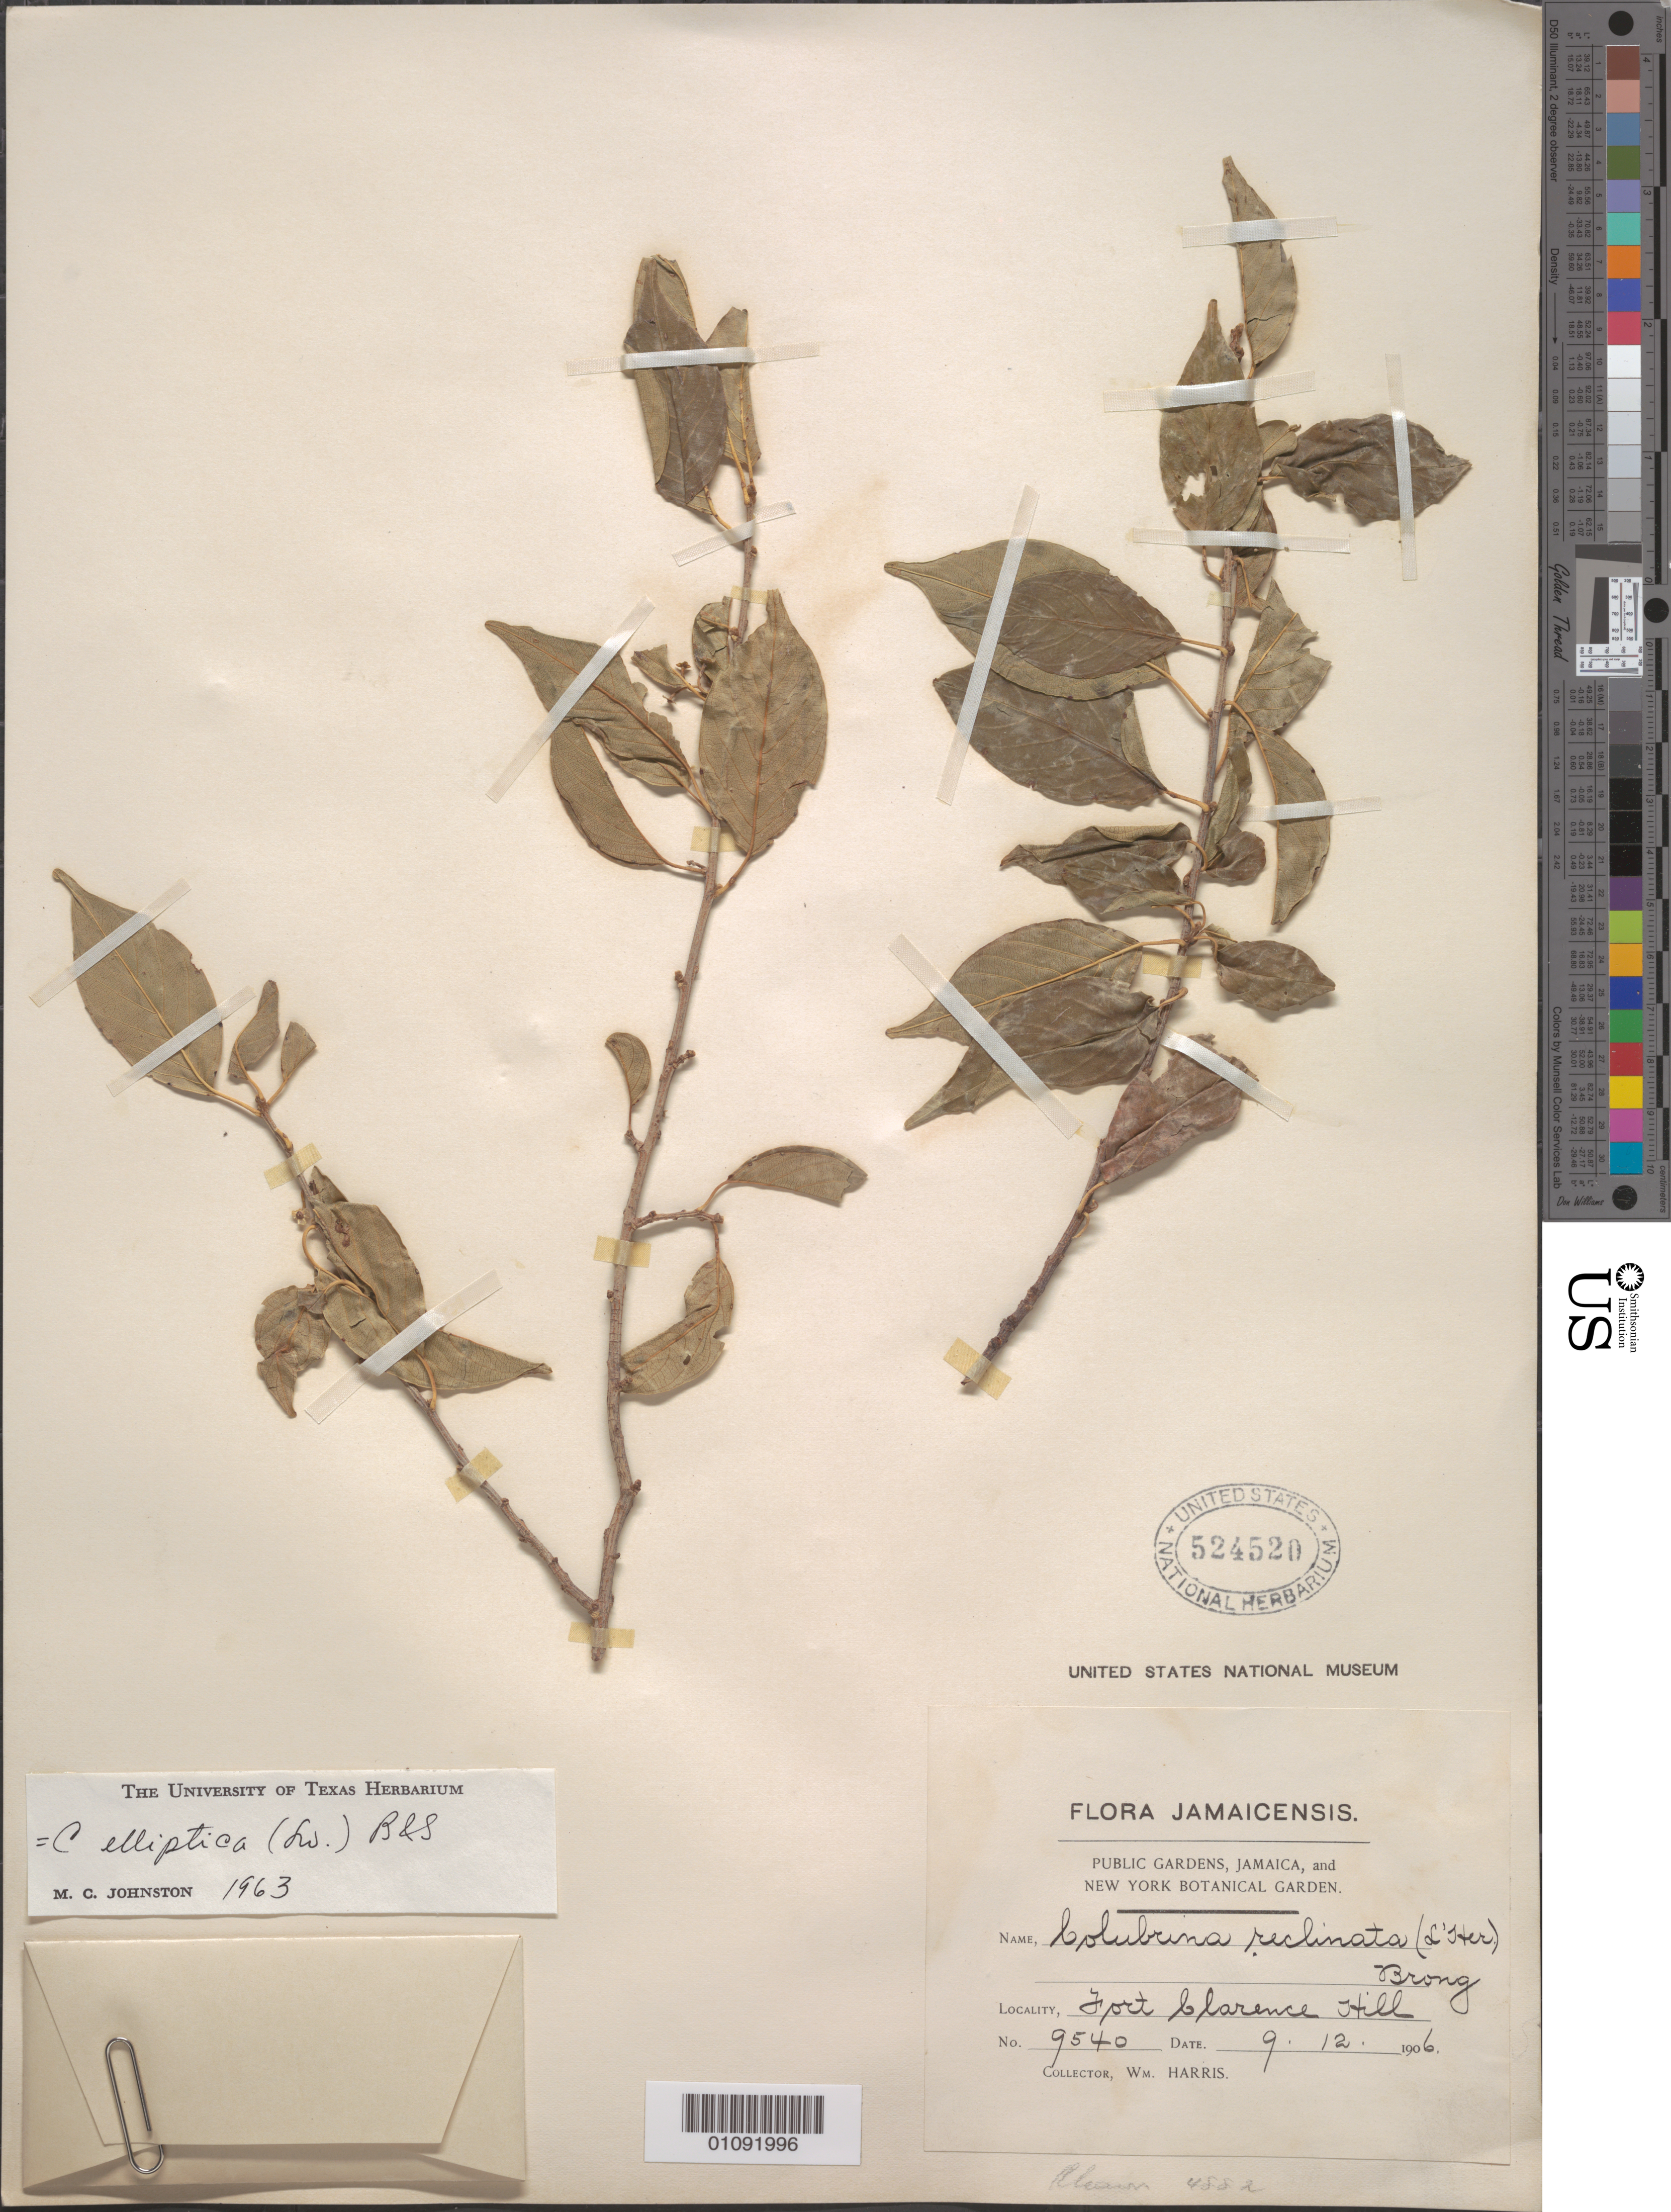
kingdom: Plantae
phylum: Tracheophyta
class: Magnoliopsida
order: Rosales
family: Rhamnaceae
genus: Colubrina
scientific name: Colubrina elliptica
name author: (Sw.) Brizicky & W.L. Stern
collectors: W. Harris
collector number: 9540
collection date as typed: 12 Sep 1906 or 09 Dec 1906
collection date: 1906-09-12 or 1906-12-09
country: Jamaica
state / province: Saint Catherine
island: Jamaica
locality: Fort Clarence Hill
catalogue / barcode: US 524520